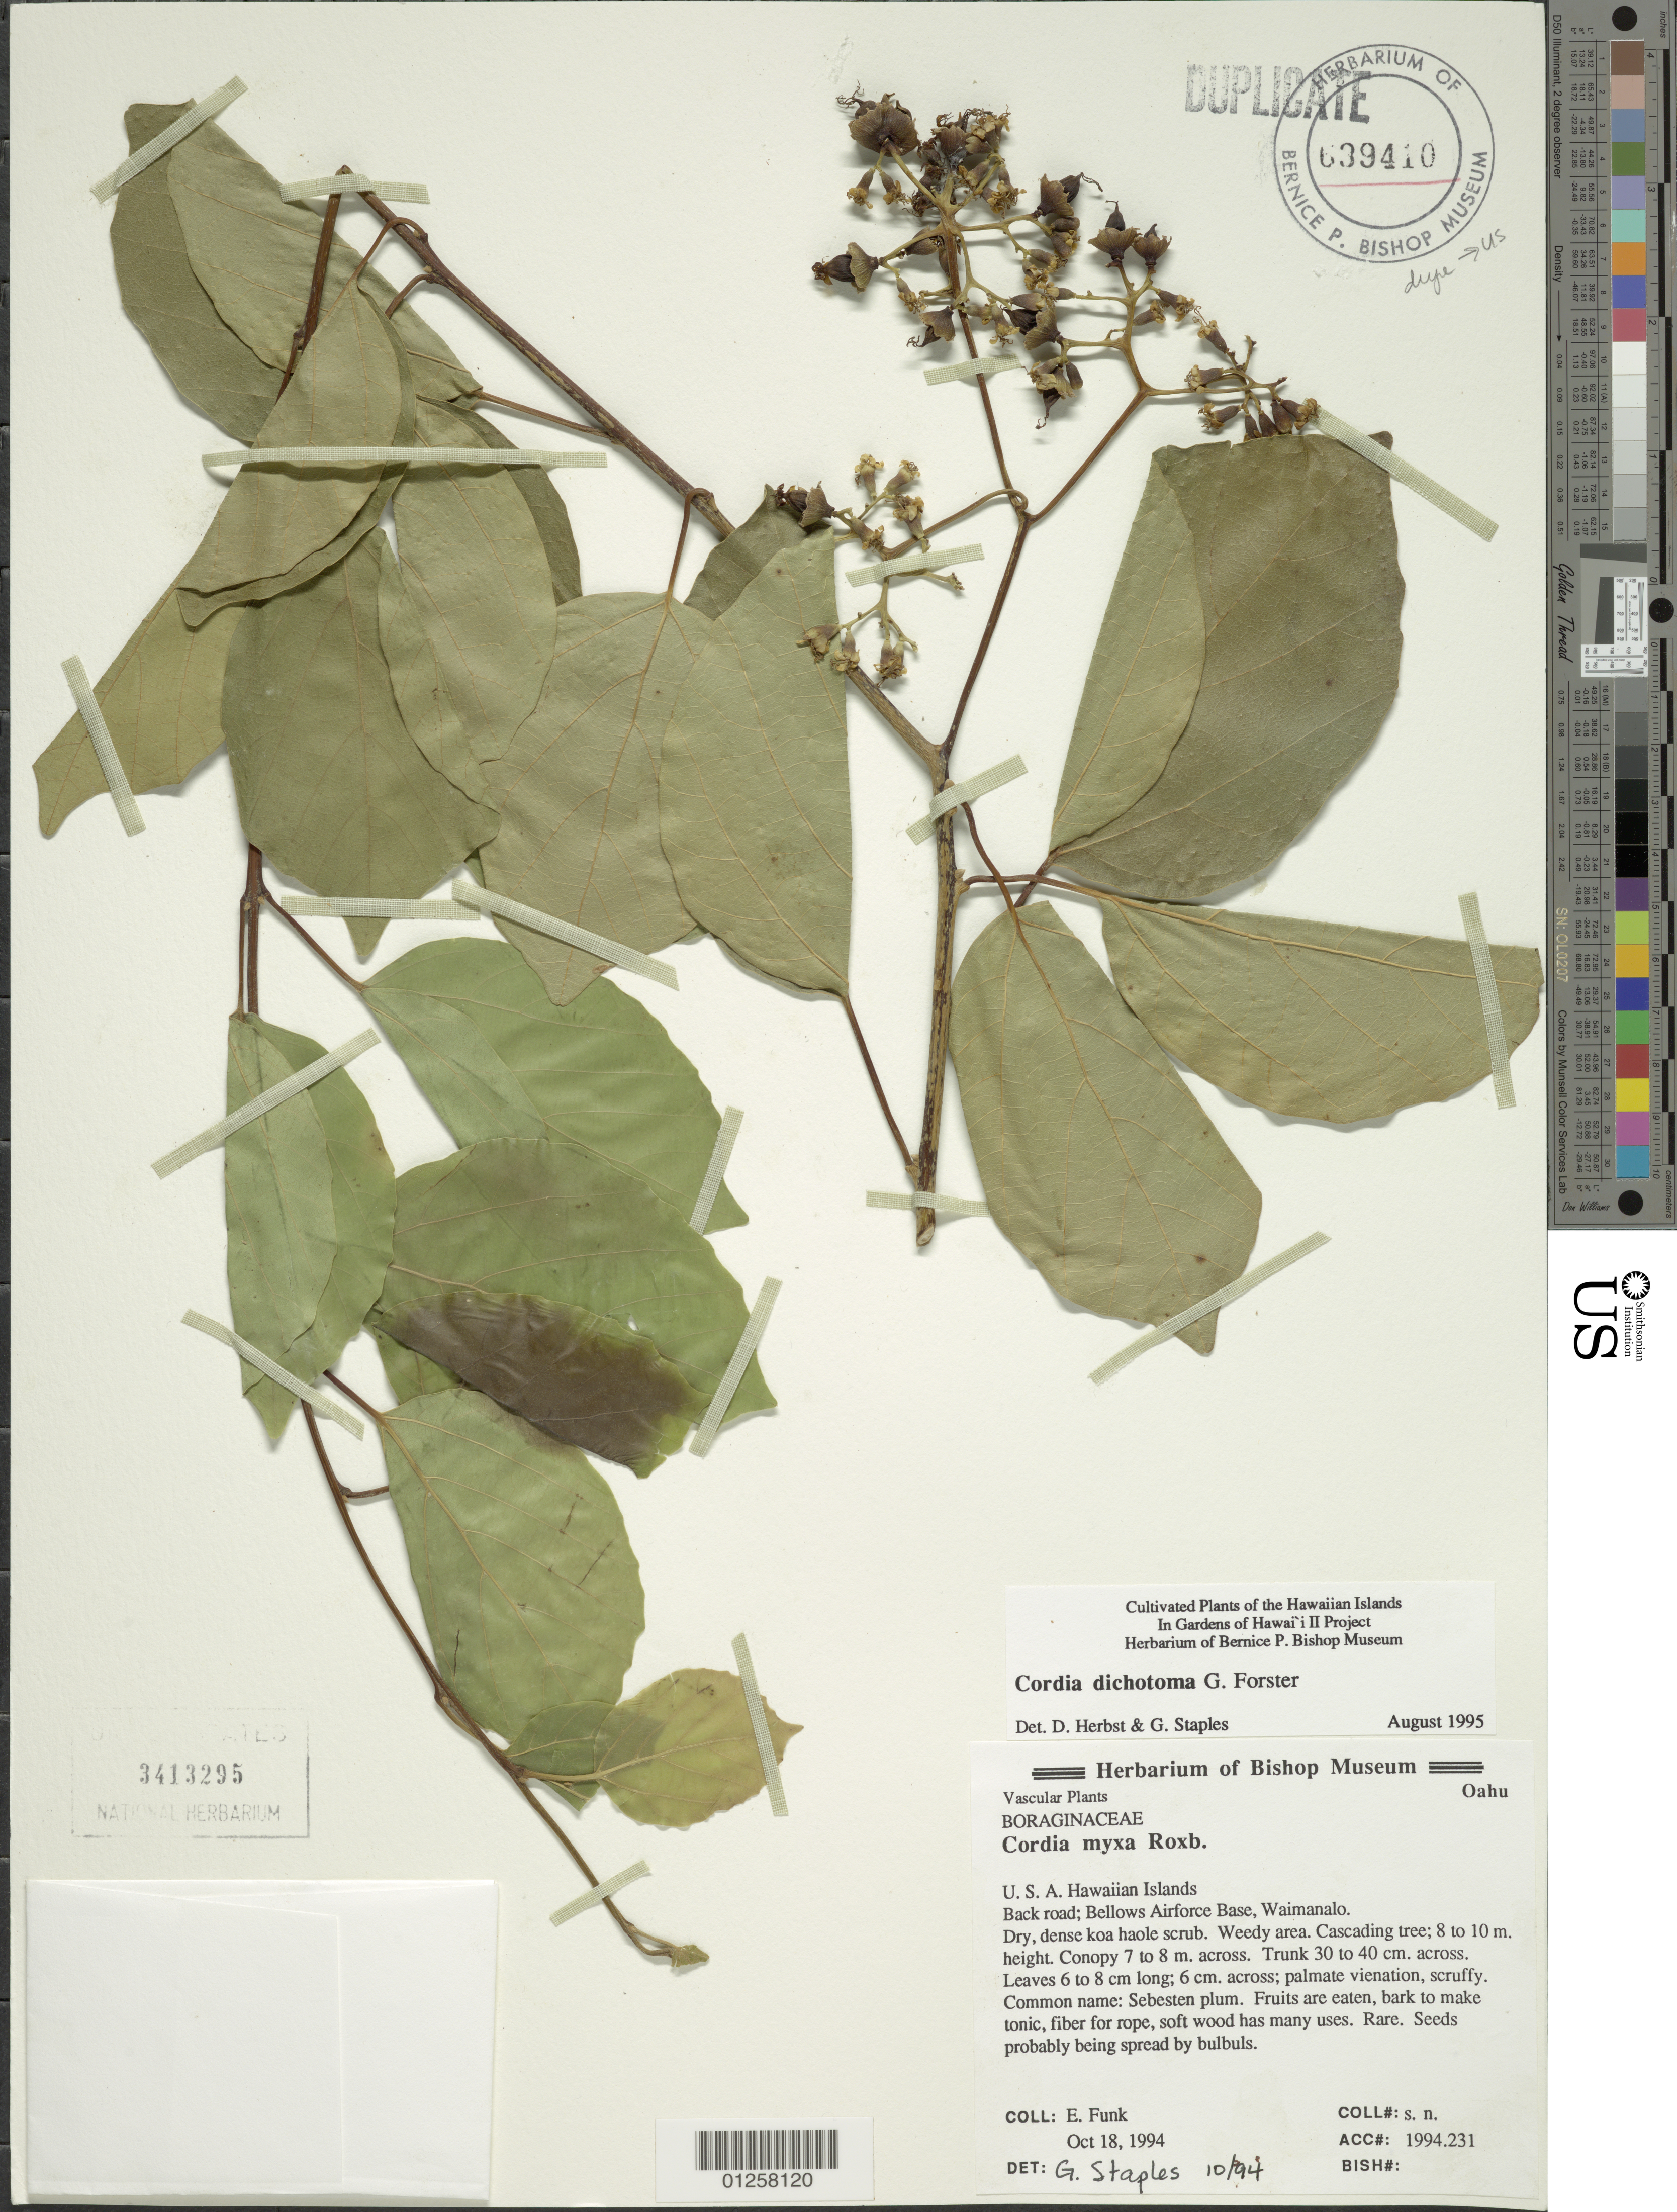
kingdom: Plantae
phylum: Tracheophyta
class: Magnoliopsida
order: Boraginales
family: Cordiaceae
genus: Cordia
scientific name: Cordia dichotoma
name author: G. Forst.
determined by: Herbst, D. R.; Staples, G. W.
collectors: E. Funk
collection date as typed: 18 Oct 1994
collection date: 1994-10-18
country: United States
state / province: Hawaii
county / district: Honolulu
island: Oahu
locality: Bellows Airforce Base, Waimanalo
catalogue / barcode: US 3413295